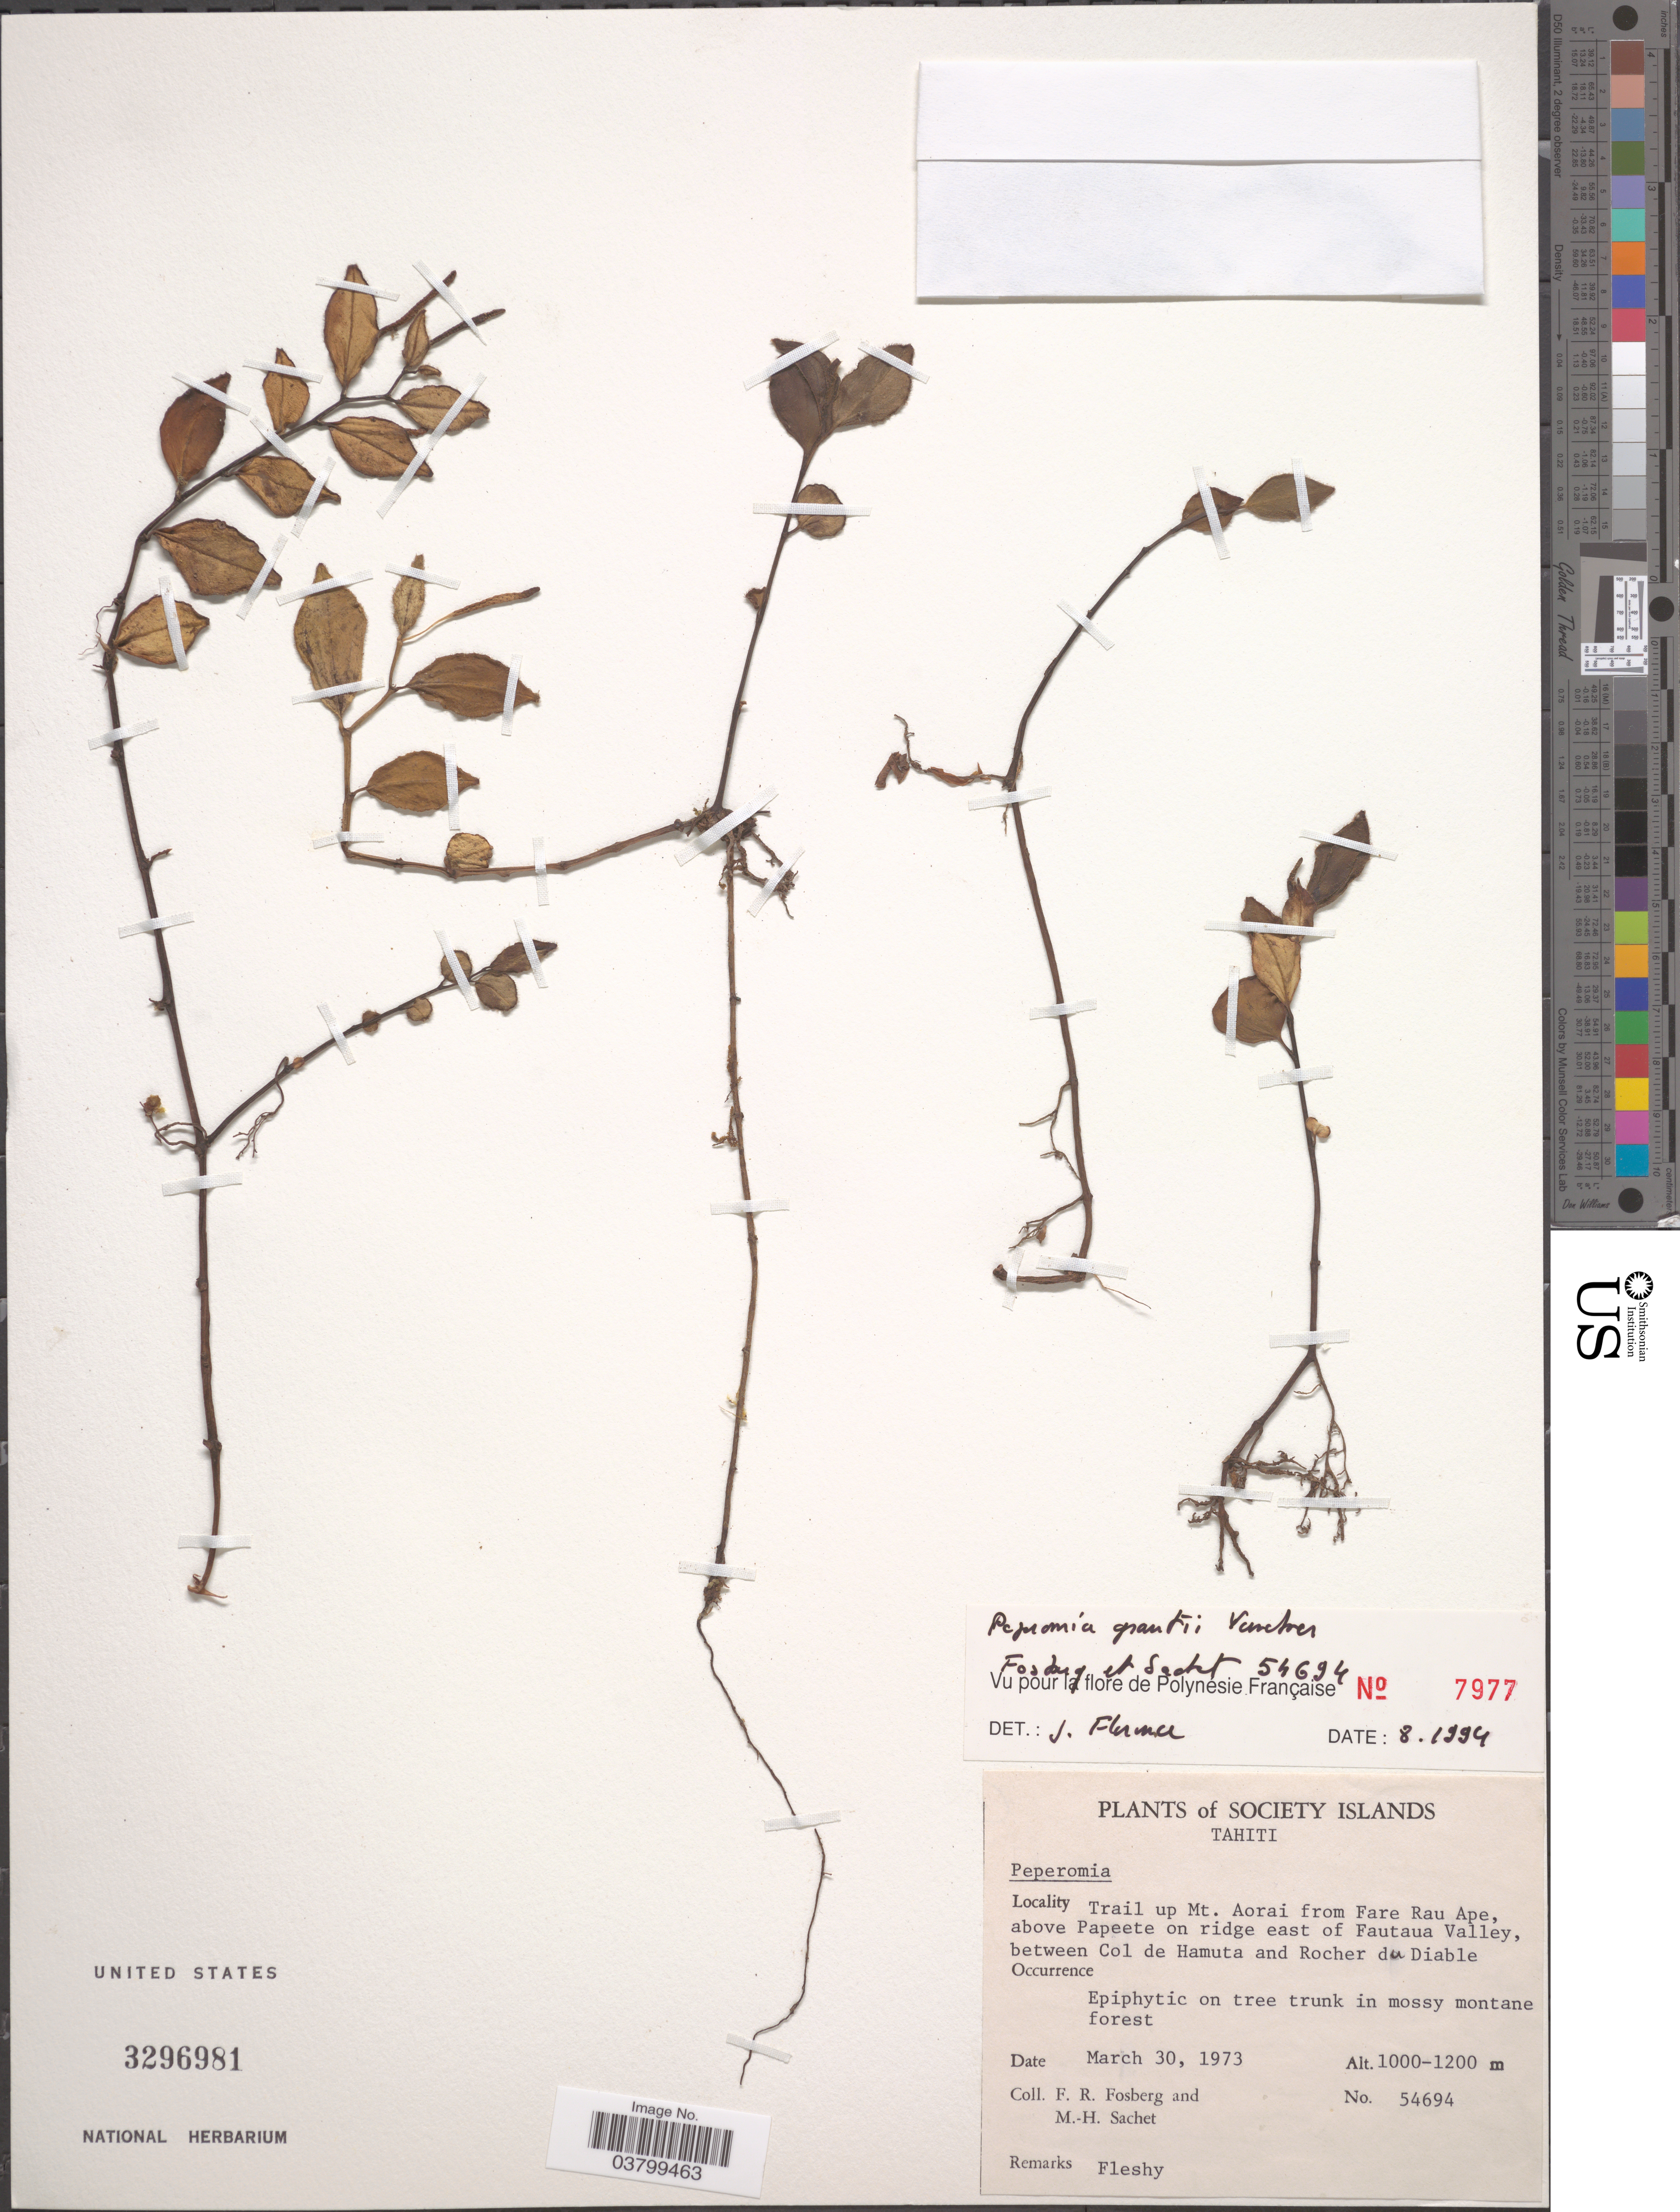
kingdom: Plantae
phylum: Tracheophyta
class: Magnoliopsida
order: Piperales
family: Piperaceae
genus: Peperomia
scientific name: Peperomia grantii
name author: Yunck.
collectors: F. R. Fosberg & M.-H. Sachet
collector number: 54694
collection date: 1973-03-30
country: French Polynesia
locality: Society Islands. Tahiti. Trail up to Mt. Aorai from Fare Rau Ape, above Papeete on ridge east of Fautaua Valley, between Col de Hamuta and Rocher du Diable.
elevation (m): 1000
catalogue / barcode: US 3296981